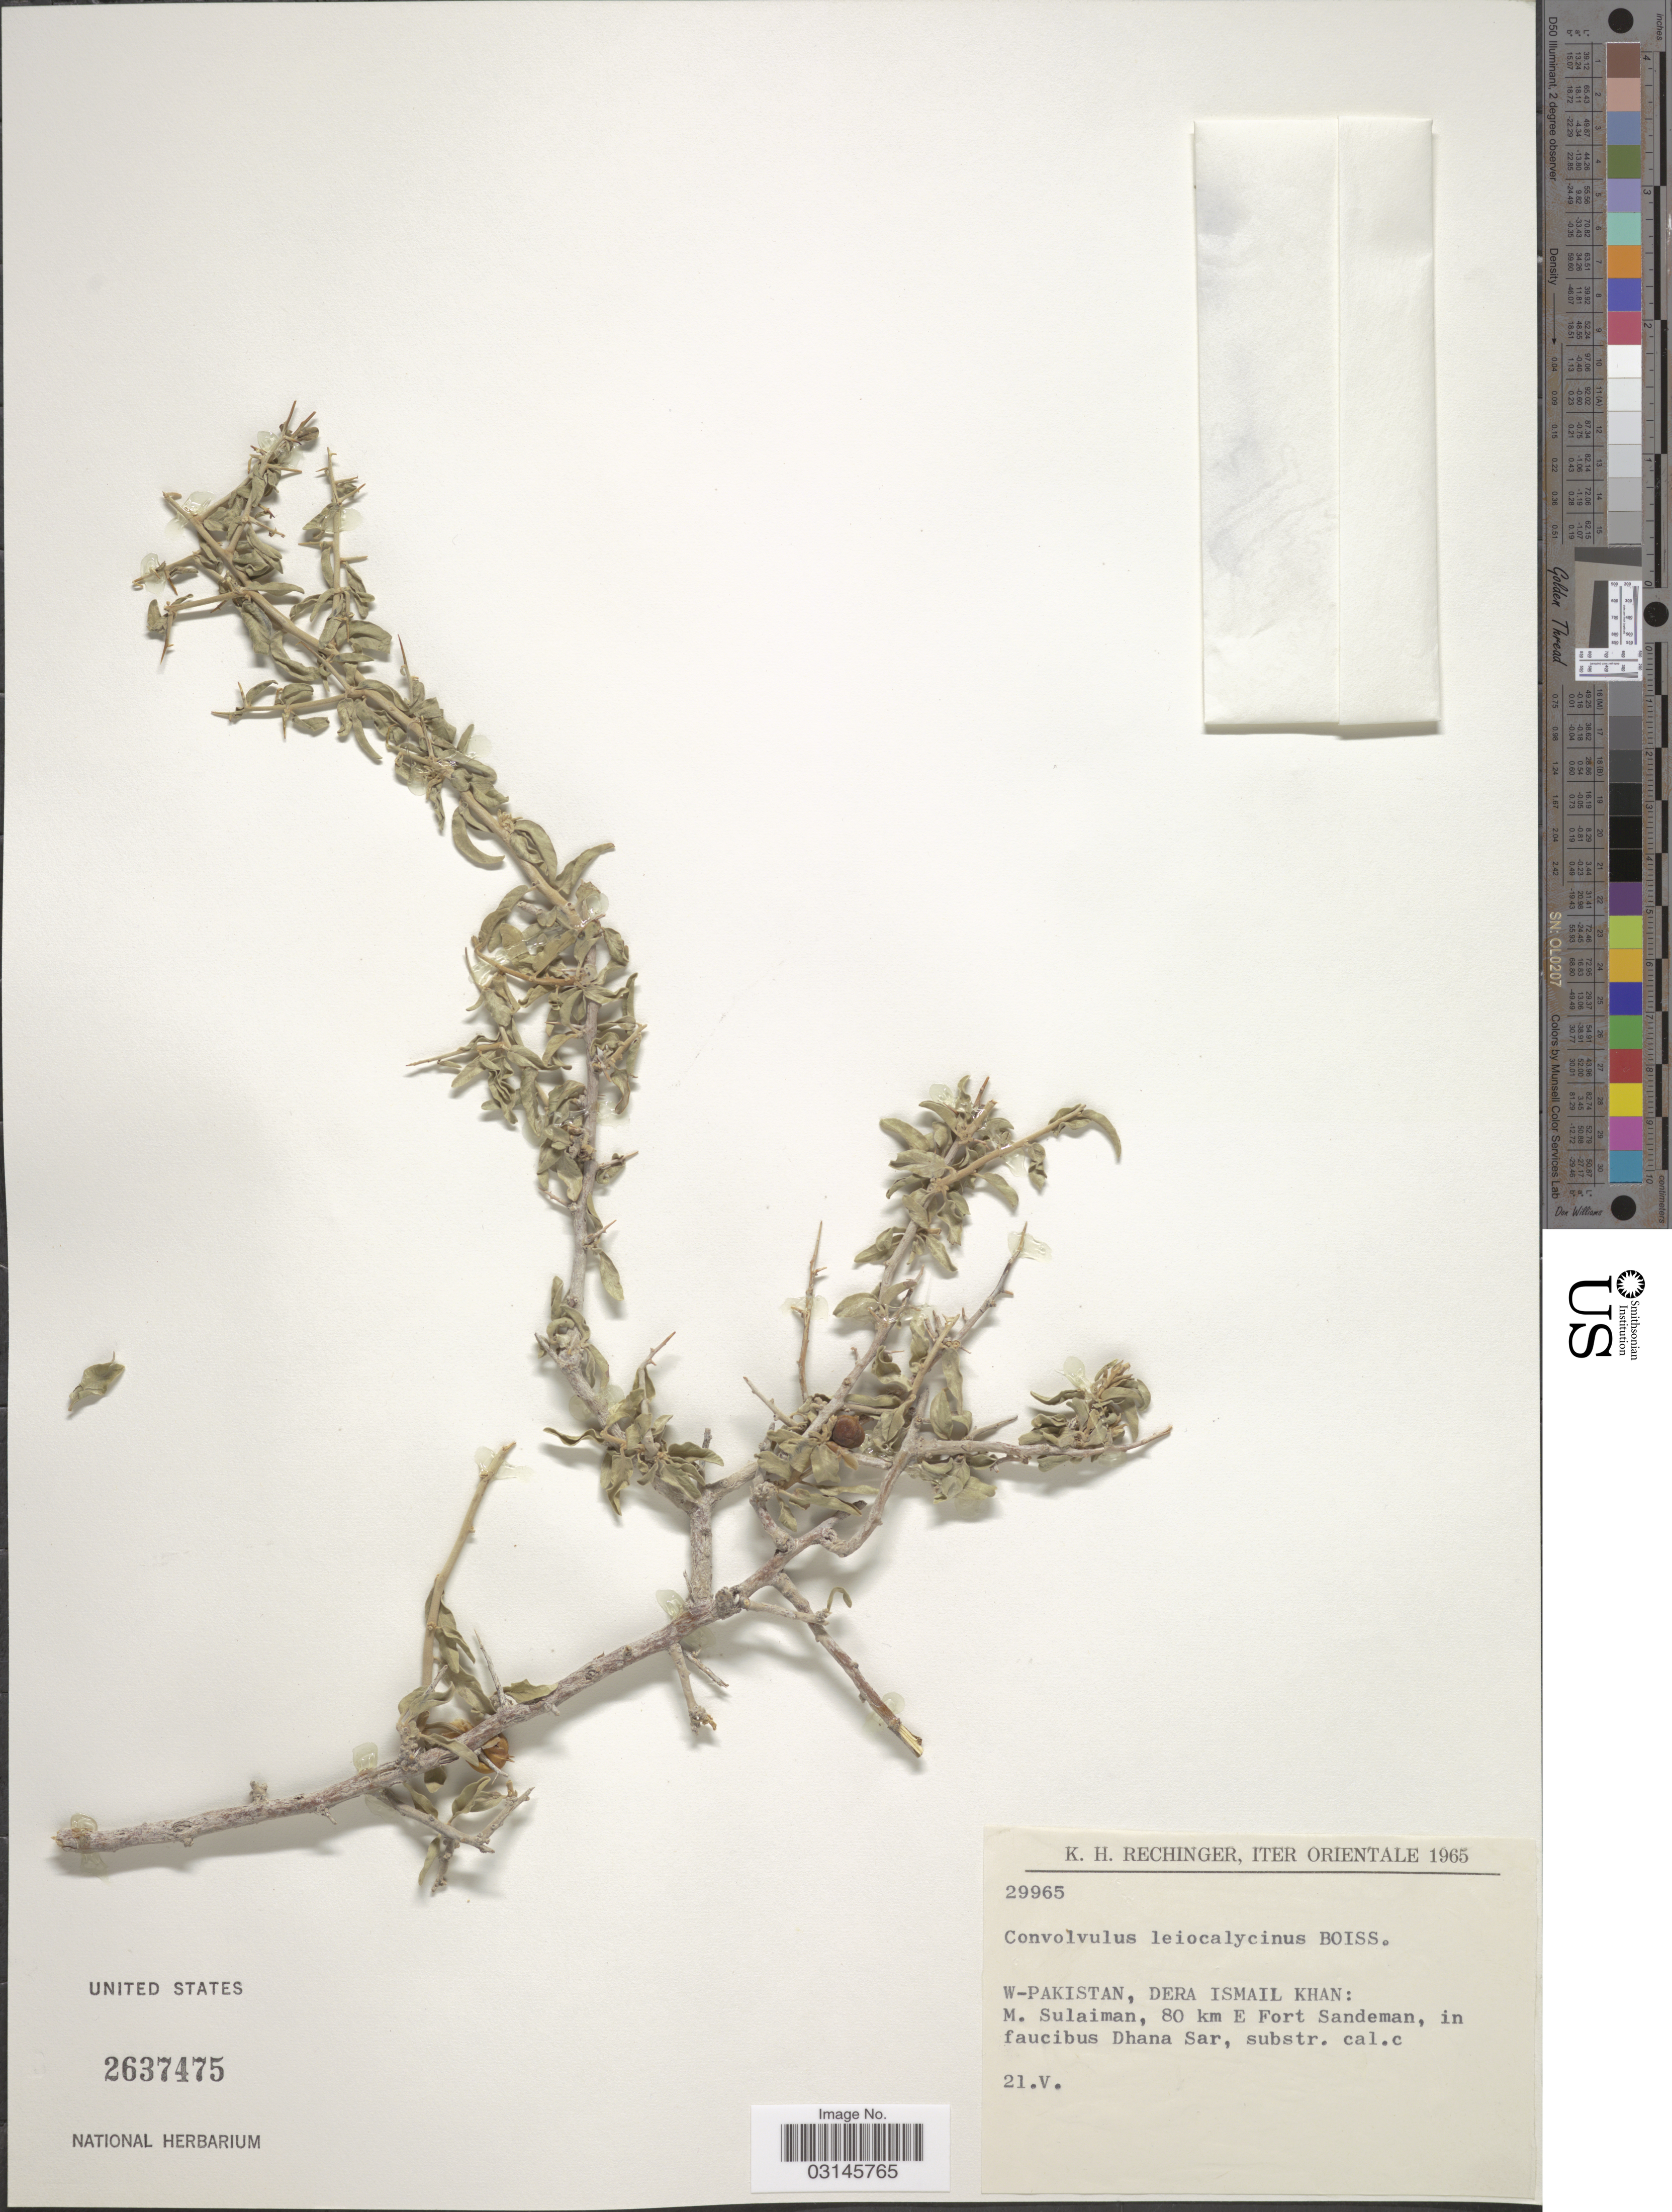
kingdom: Plantae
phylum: Tracheophyta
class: Magnoliopsida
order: Solanales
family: Convolvulaceae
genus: Convolvulus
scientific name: Convolvulus leiocalycinus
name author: Boiss.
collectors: K. H. Rechinger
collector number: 29965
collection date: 1965-05-21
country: Pakistan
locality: Iter Orientale, W-Pakistan, Dera Ismail Khan: M. Sulaiman, 80 km E Fort Sandeman, in faucibus Dhana Sar, substr. cal.c.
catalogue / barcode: US 2637475